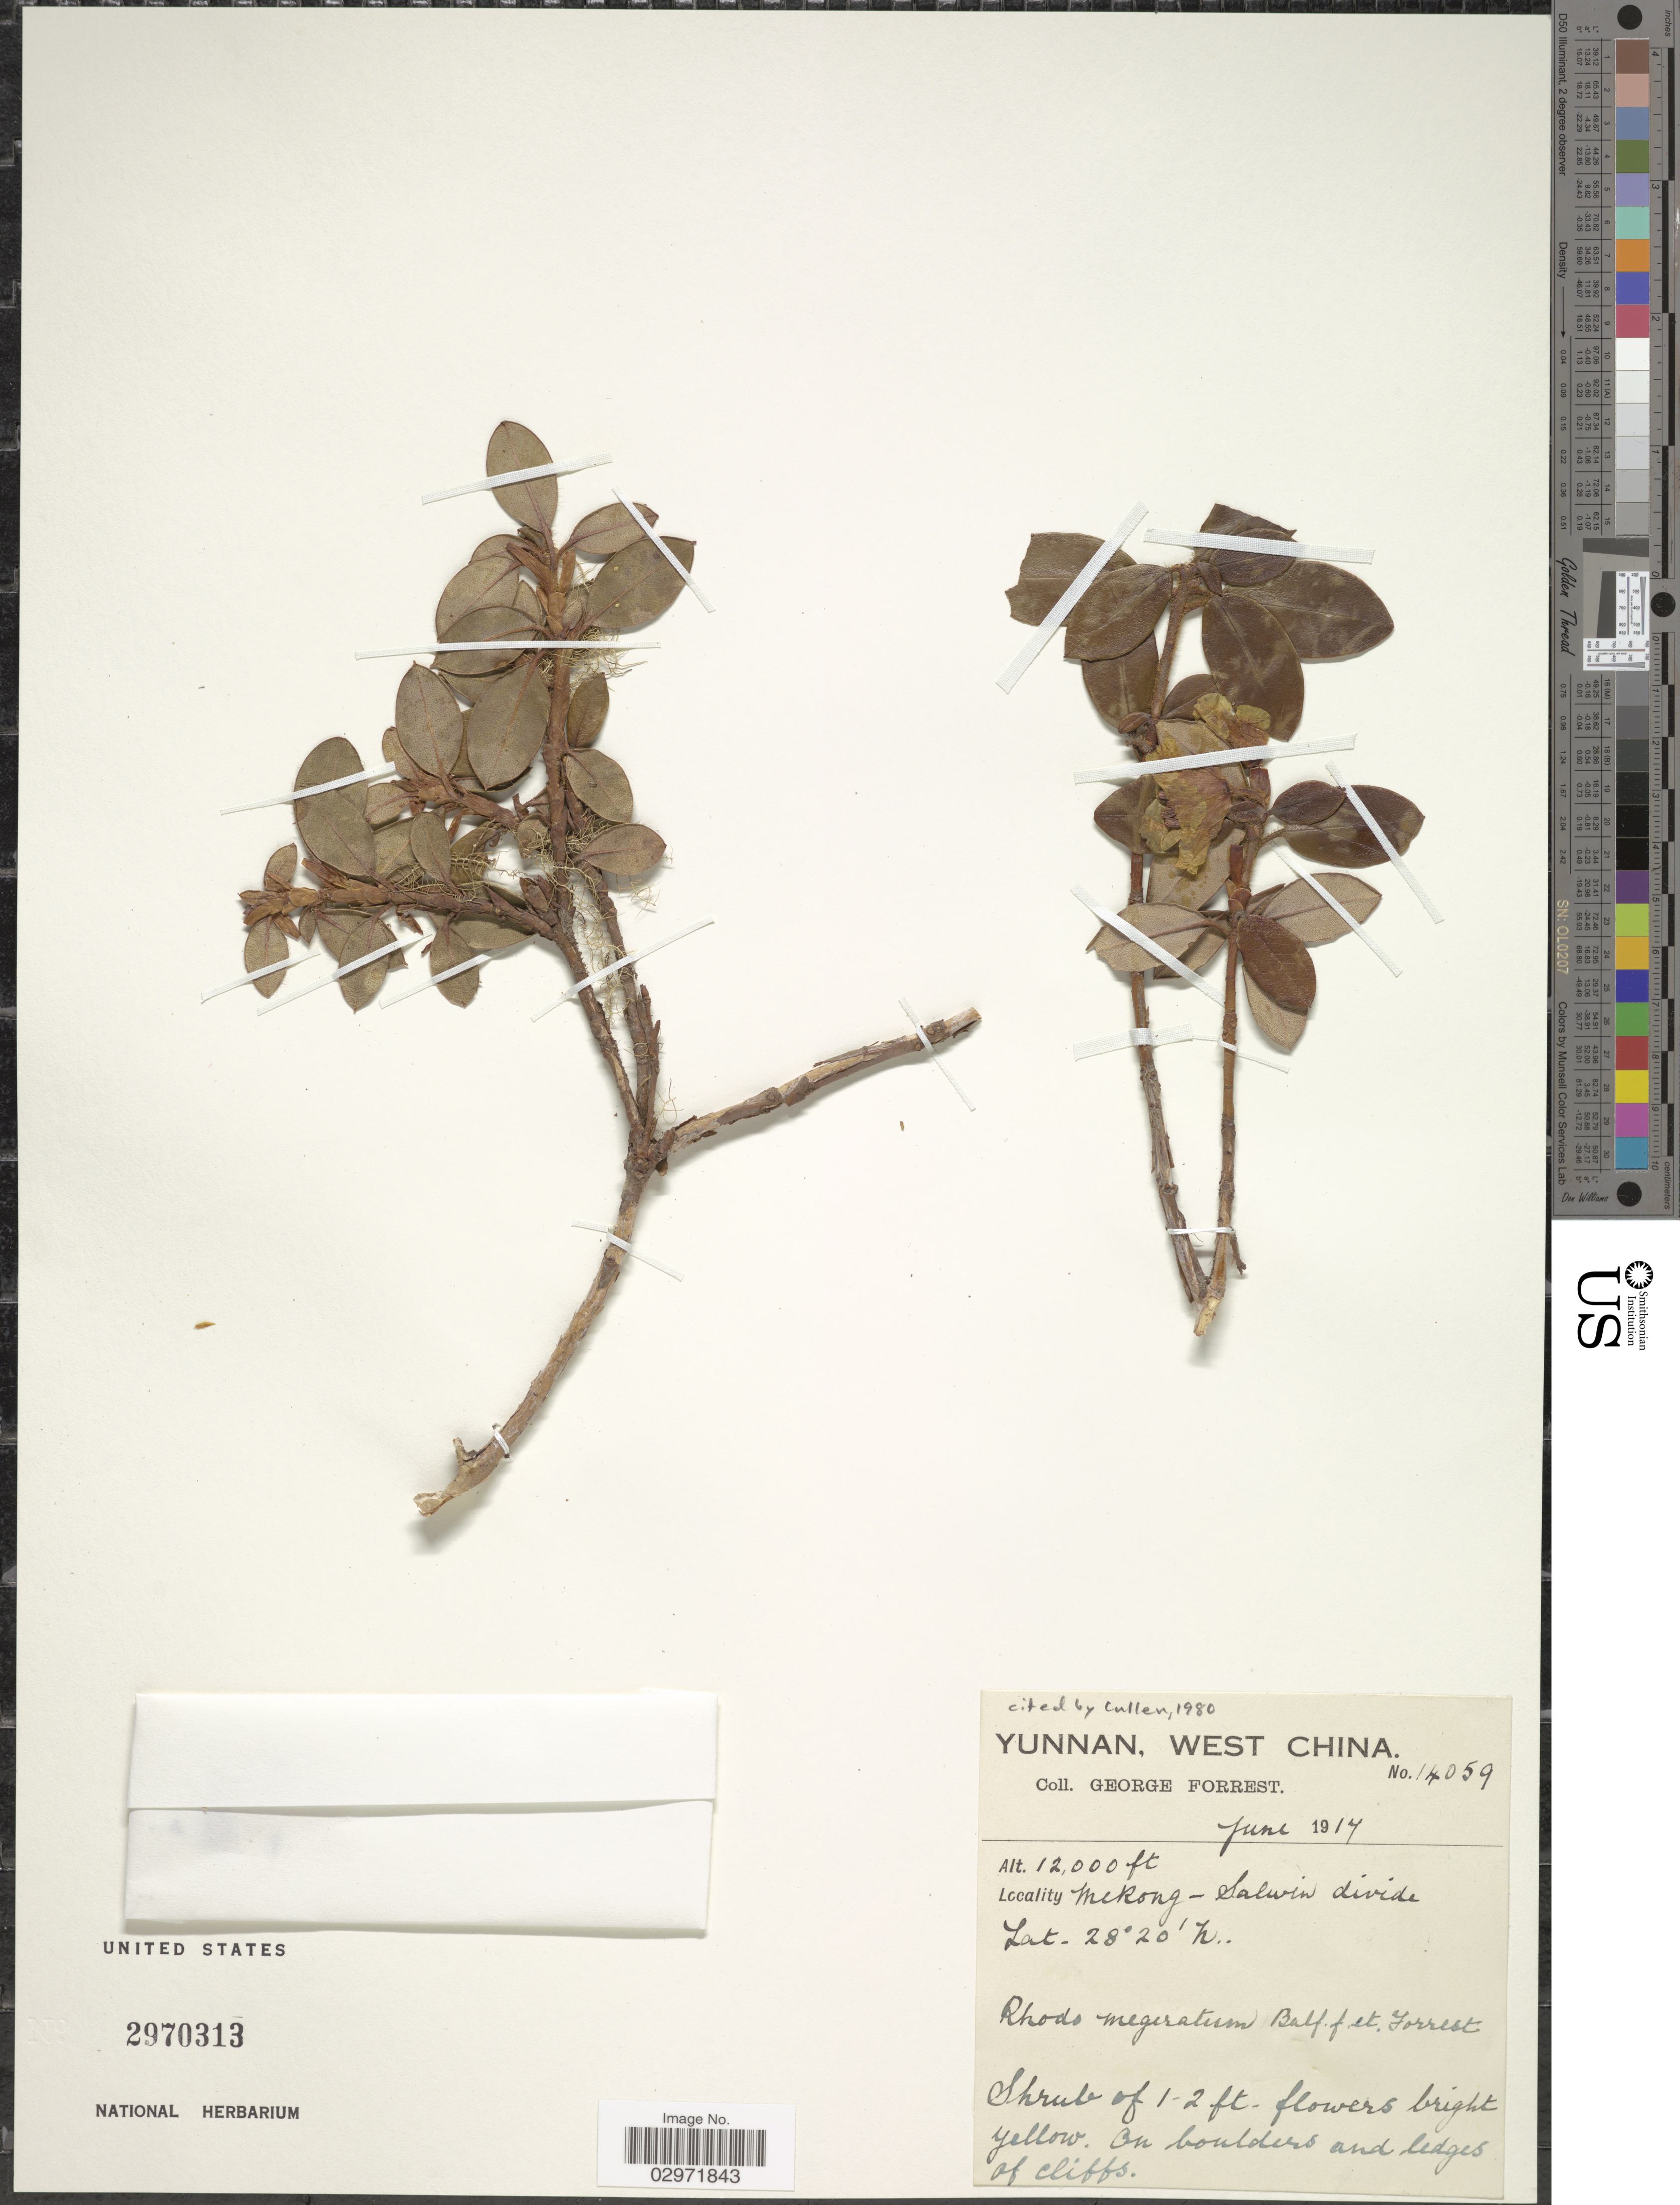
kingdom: Plantae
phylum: Tracheophyta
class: Magnoliopsida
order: Ericales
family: Ericaceae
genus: Rhododendron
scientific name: Rhododendron megeratum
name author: Balf. f. & Forrest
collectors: G. Forrest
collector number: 14059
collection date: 1917-06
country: China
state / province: Yunnan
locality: West China, Mekong-Salwin divide.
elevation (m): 3658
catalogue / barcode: US 2970313